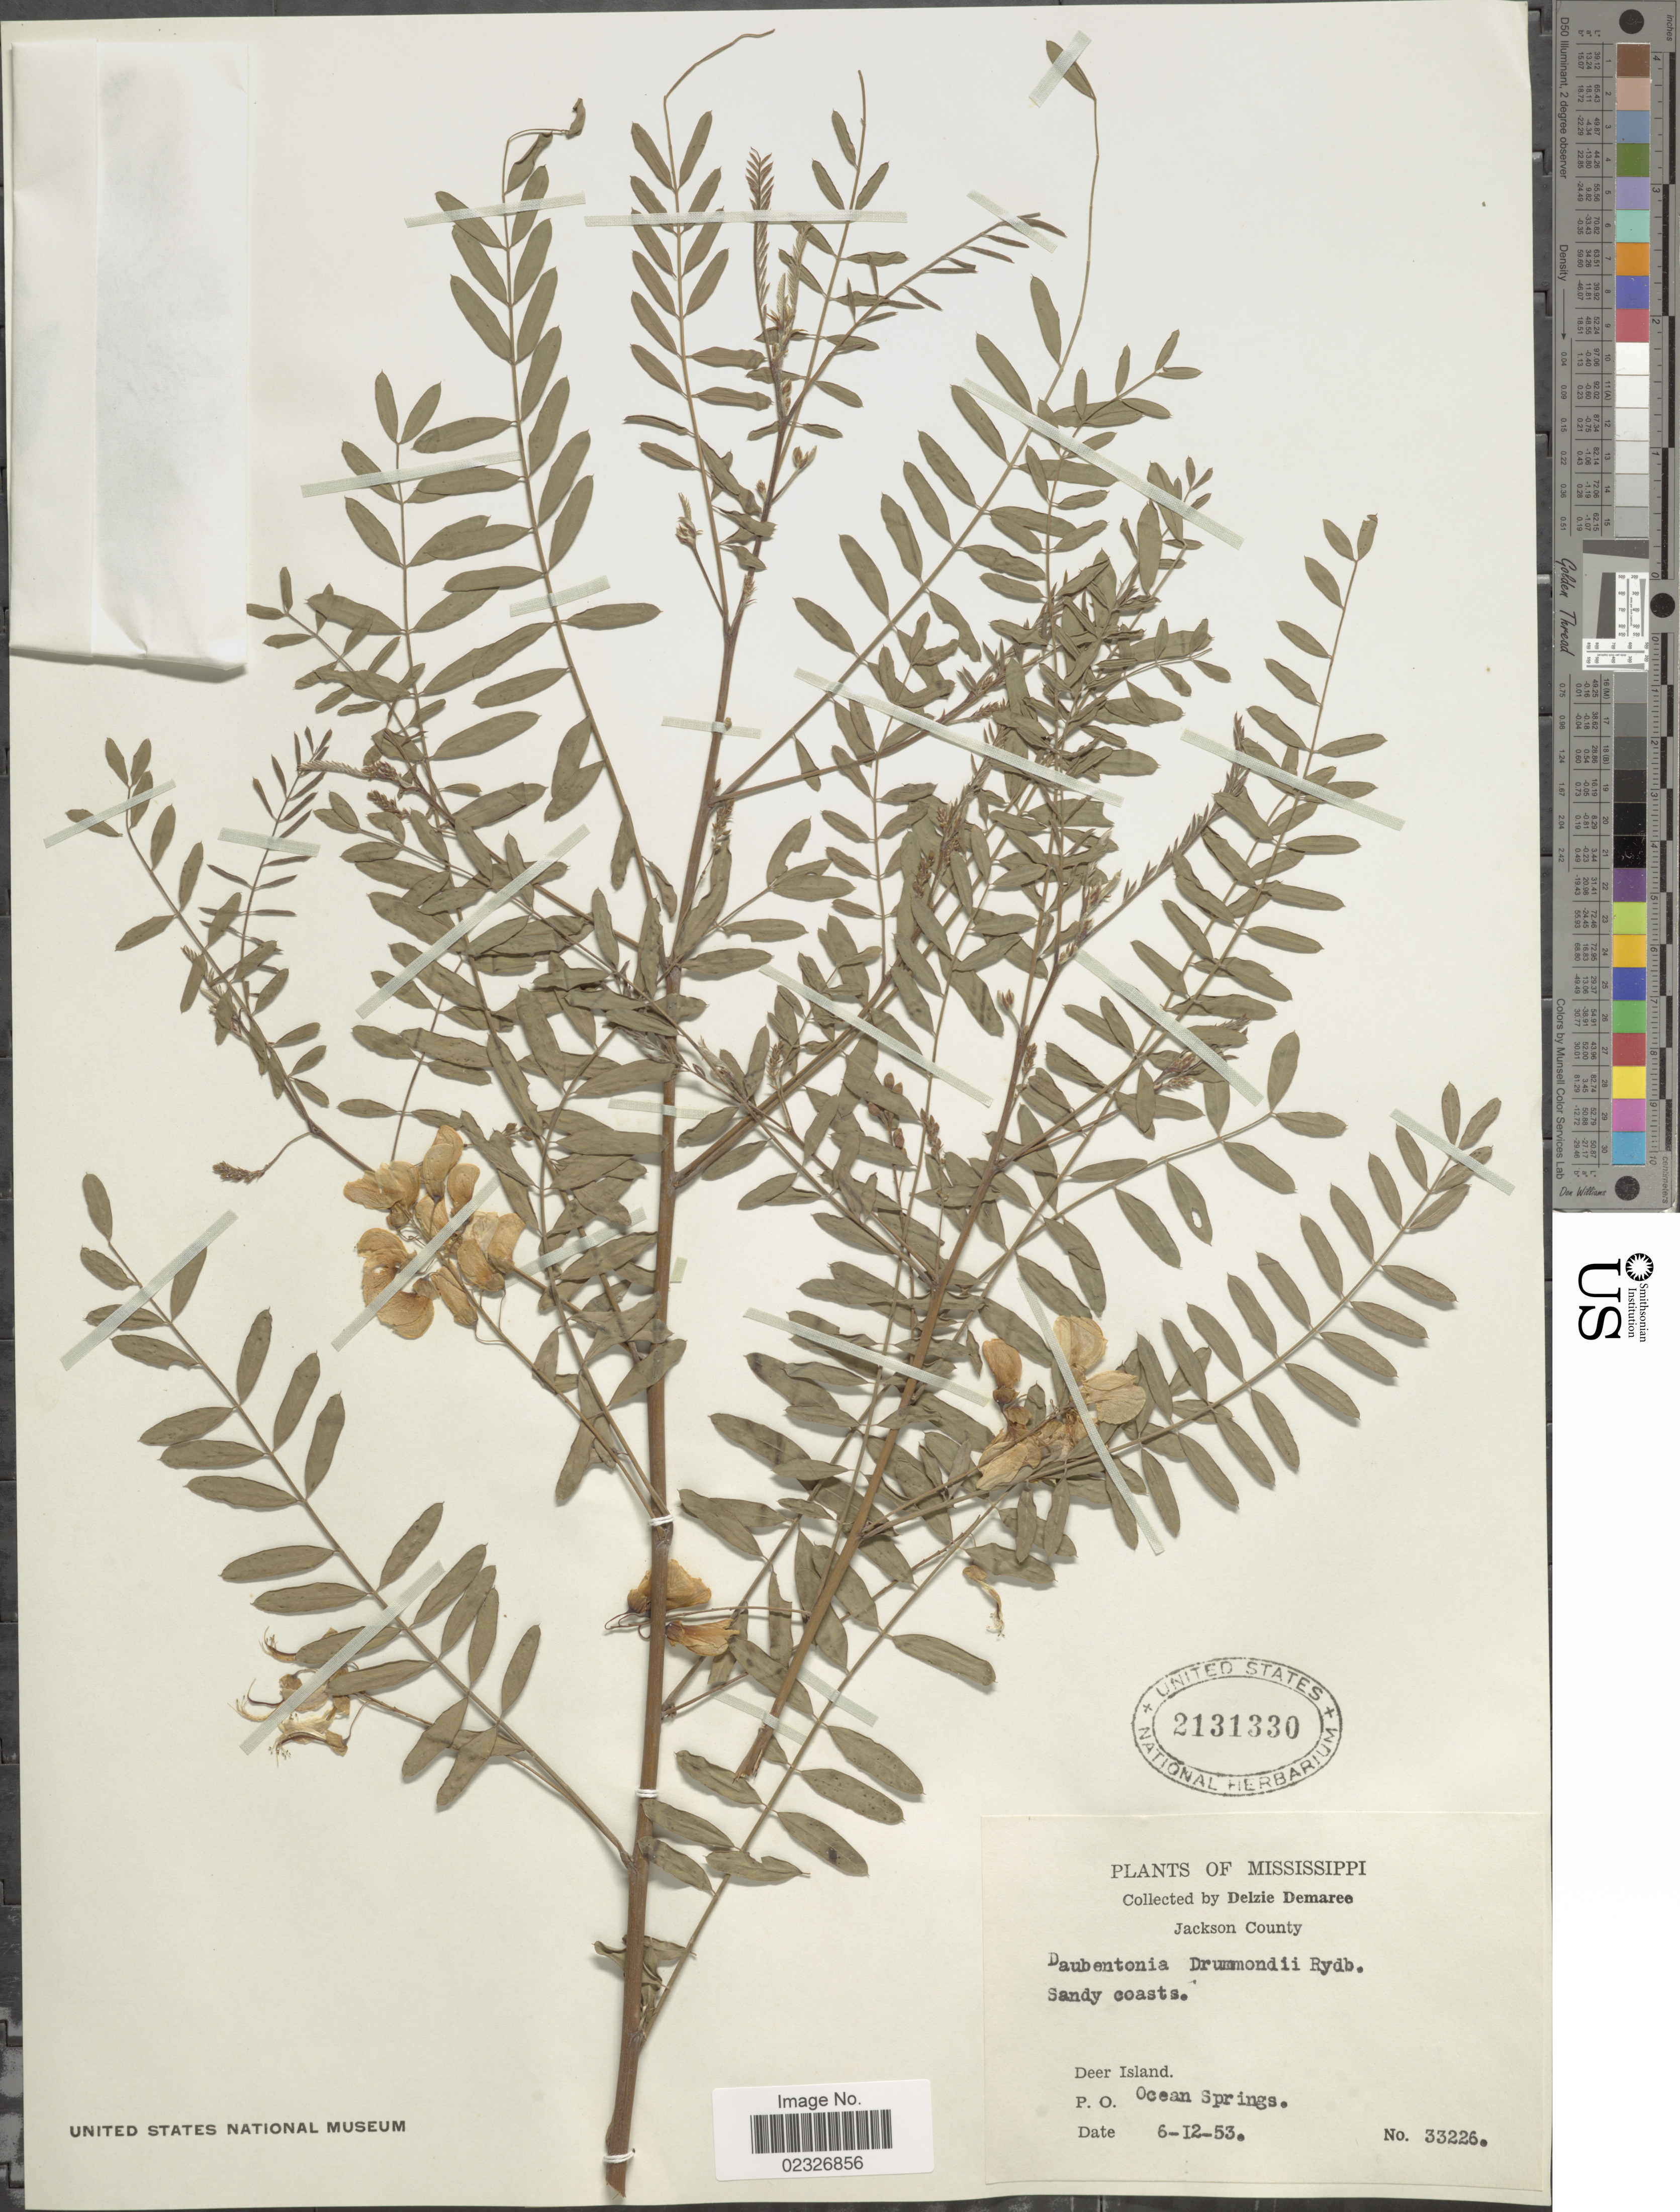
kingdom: Plantae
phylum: Tracheophyta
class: Magnoliopsida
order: Fabales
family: Fabaceae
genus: Sesbania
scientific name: Sesbania drummondii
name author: (Rydb.) Cory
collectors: D. Demaree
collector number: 33226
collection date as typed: Transcribed d/m/y: 12/6/53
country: United States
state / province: Mississippi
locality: Jackson County, Deer Island, Ocean Springs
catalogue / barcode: US 2131330